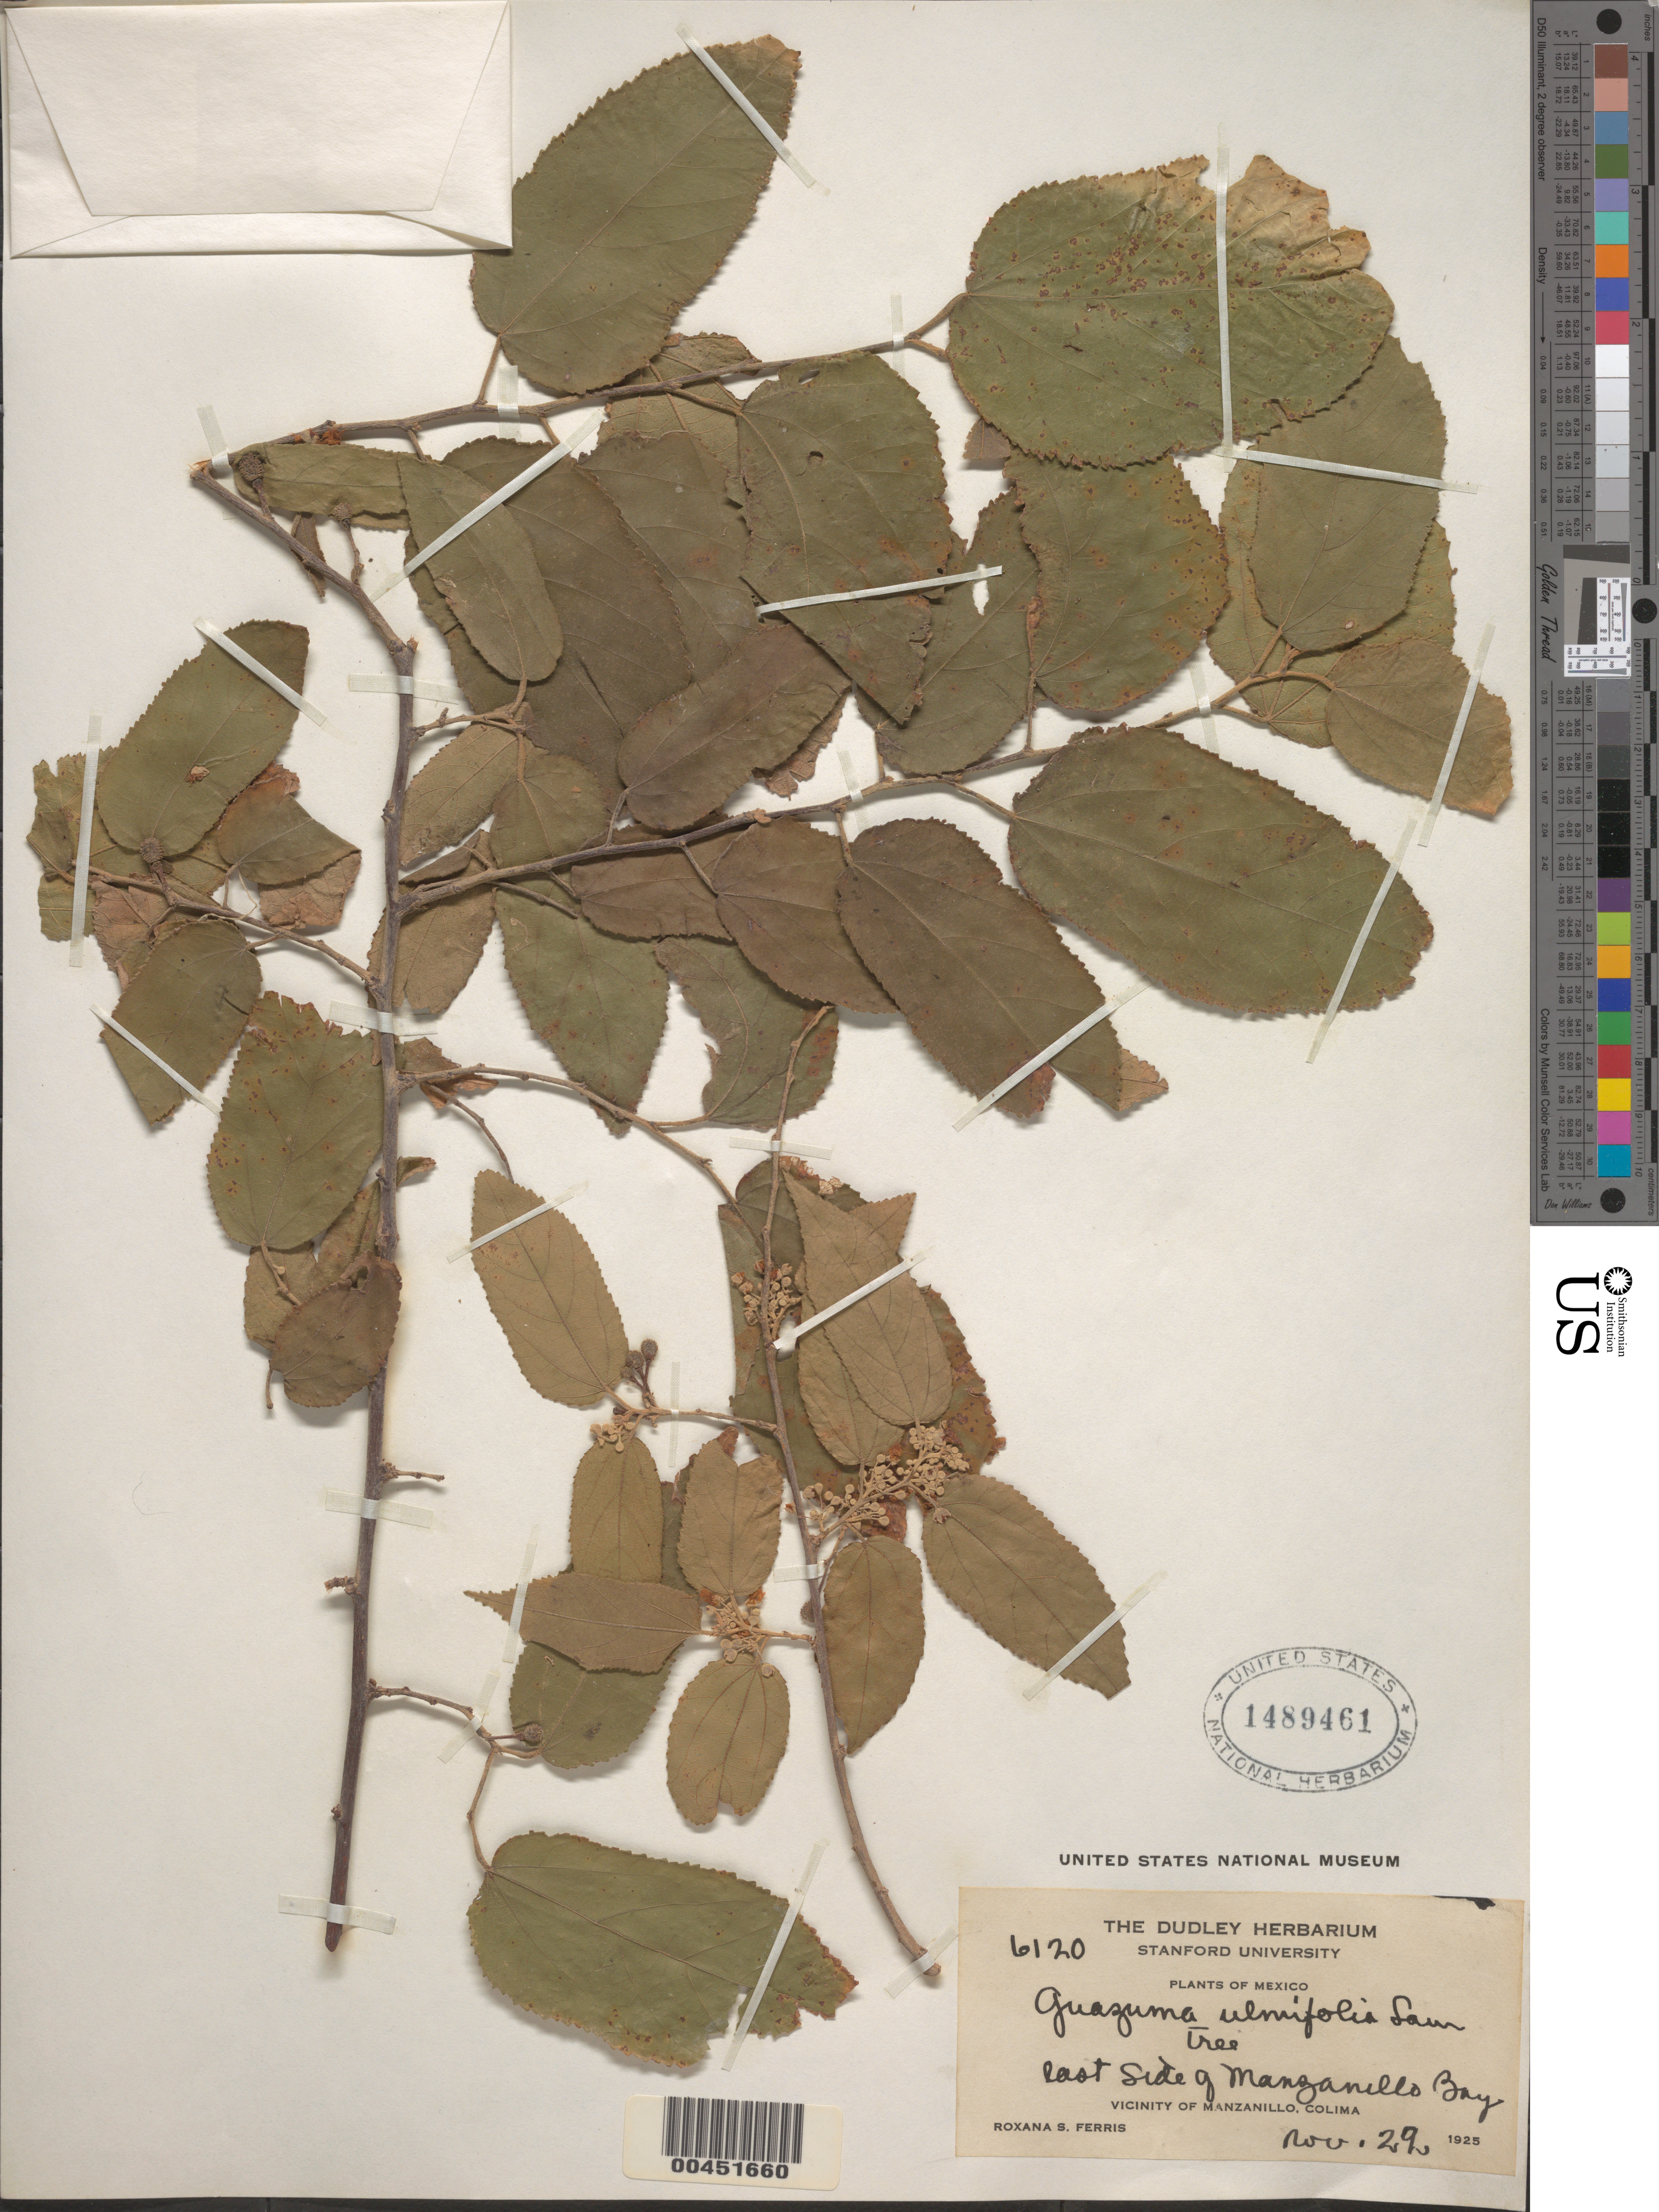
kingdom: Plantae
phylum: Tracheophyta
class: Magnoliopsida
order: Malvales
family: Malvaceae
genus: Guazuma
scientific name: Guazuma ulmifolia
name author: Lam.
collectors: R. S. Ferris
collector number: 6120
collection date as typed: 29 Nov 1925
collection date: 1925-11-29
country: Mexico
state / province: Colima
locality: E side of Manzanillo Bay, Mazanillo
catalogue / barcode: US 1489461